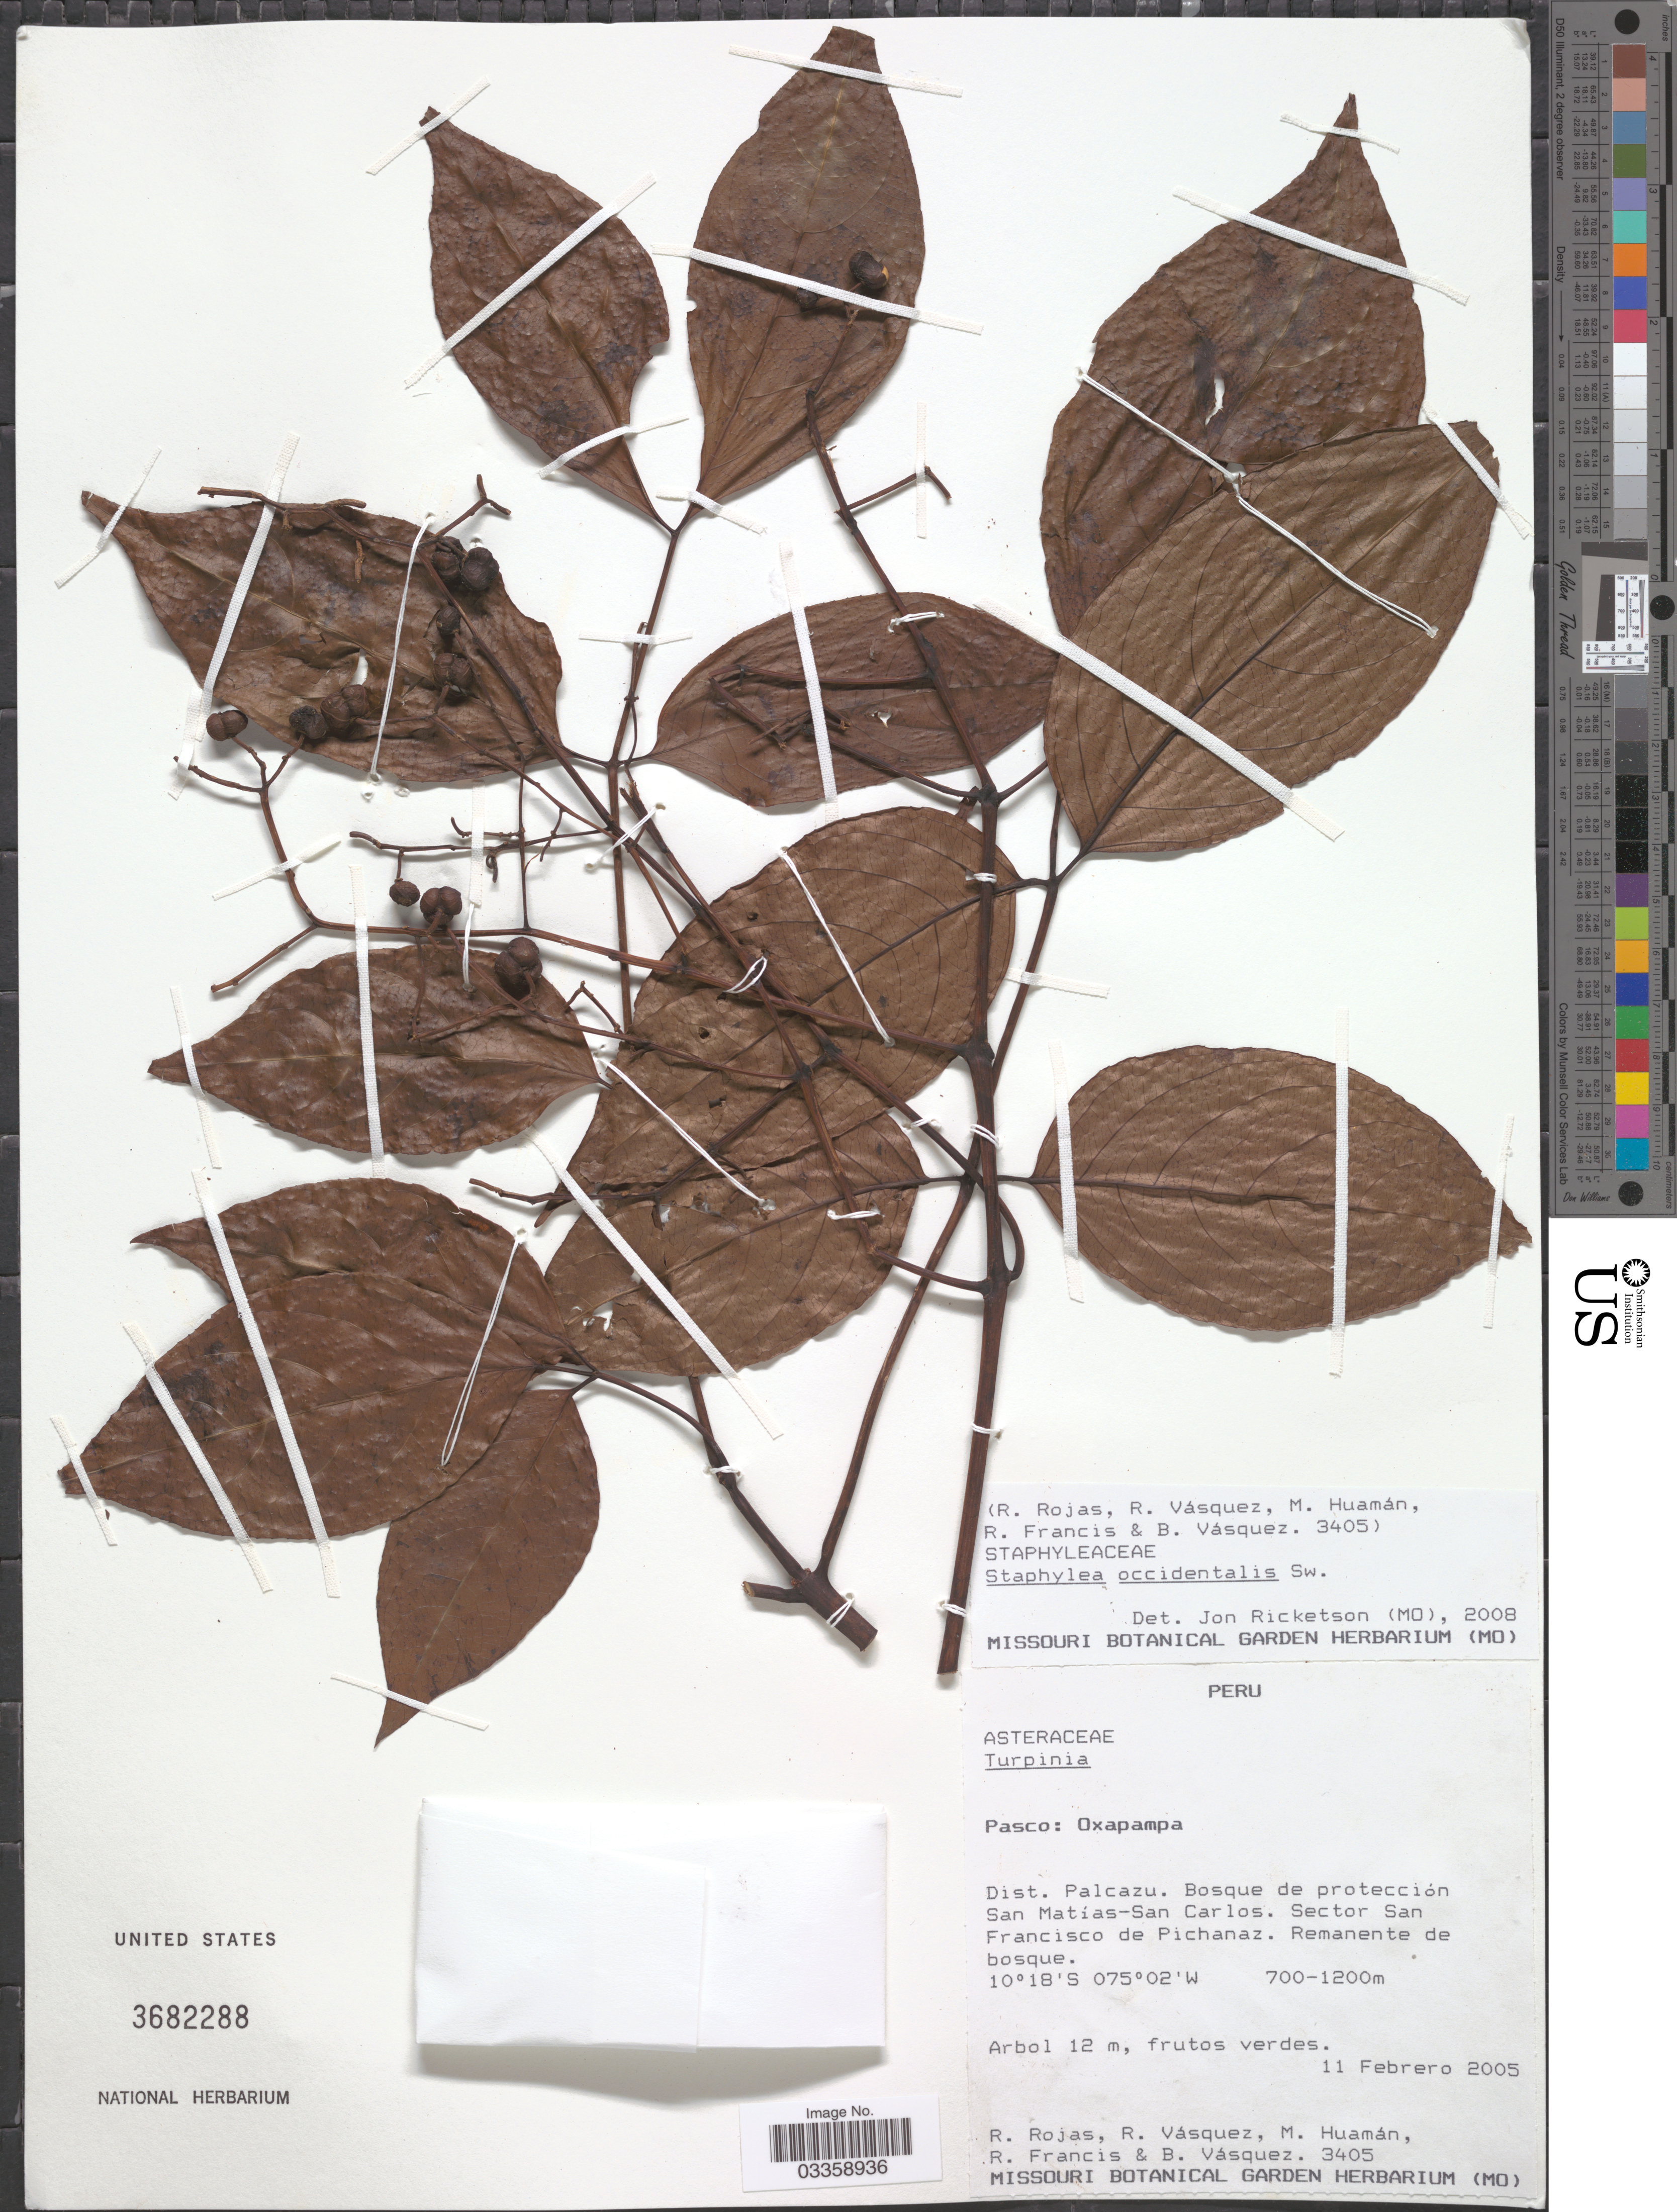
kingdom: Plantae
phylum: Tracheophyta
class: Magnoliopsida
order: Crossosomatales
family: Staphyleaceae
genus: Staphylea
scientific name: Staphylea occidentalis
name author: Sw.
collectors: R. Rojas, R. Vásquez, M. Huamán, R. Francis & B. Vasquez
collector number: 3405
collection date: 2005-02-11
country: Peru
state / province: Pasco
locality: Oxapampa. Dist. Palcazu. Bosque de protección San Matias-San Carlos. Sector San Francisco de Pichanaz.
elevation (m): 700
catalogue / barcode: US 3682288